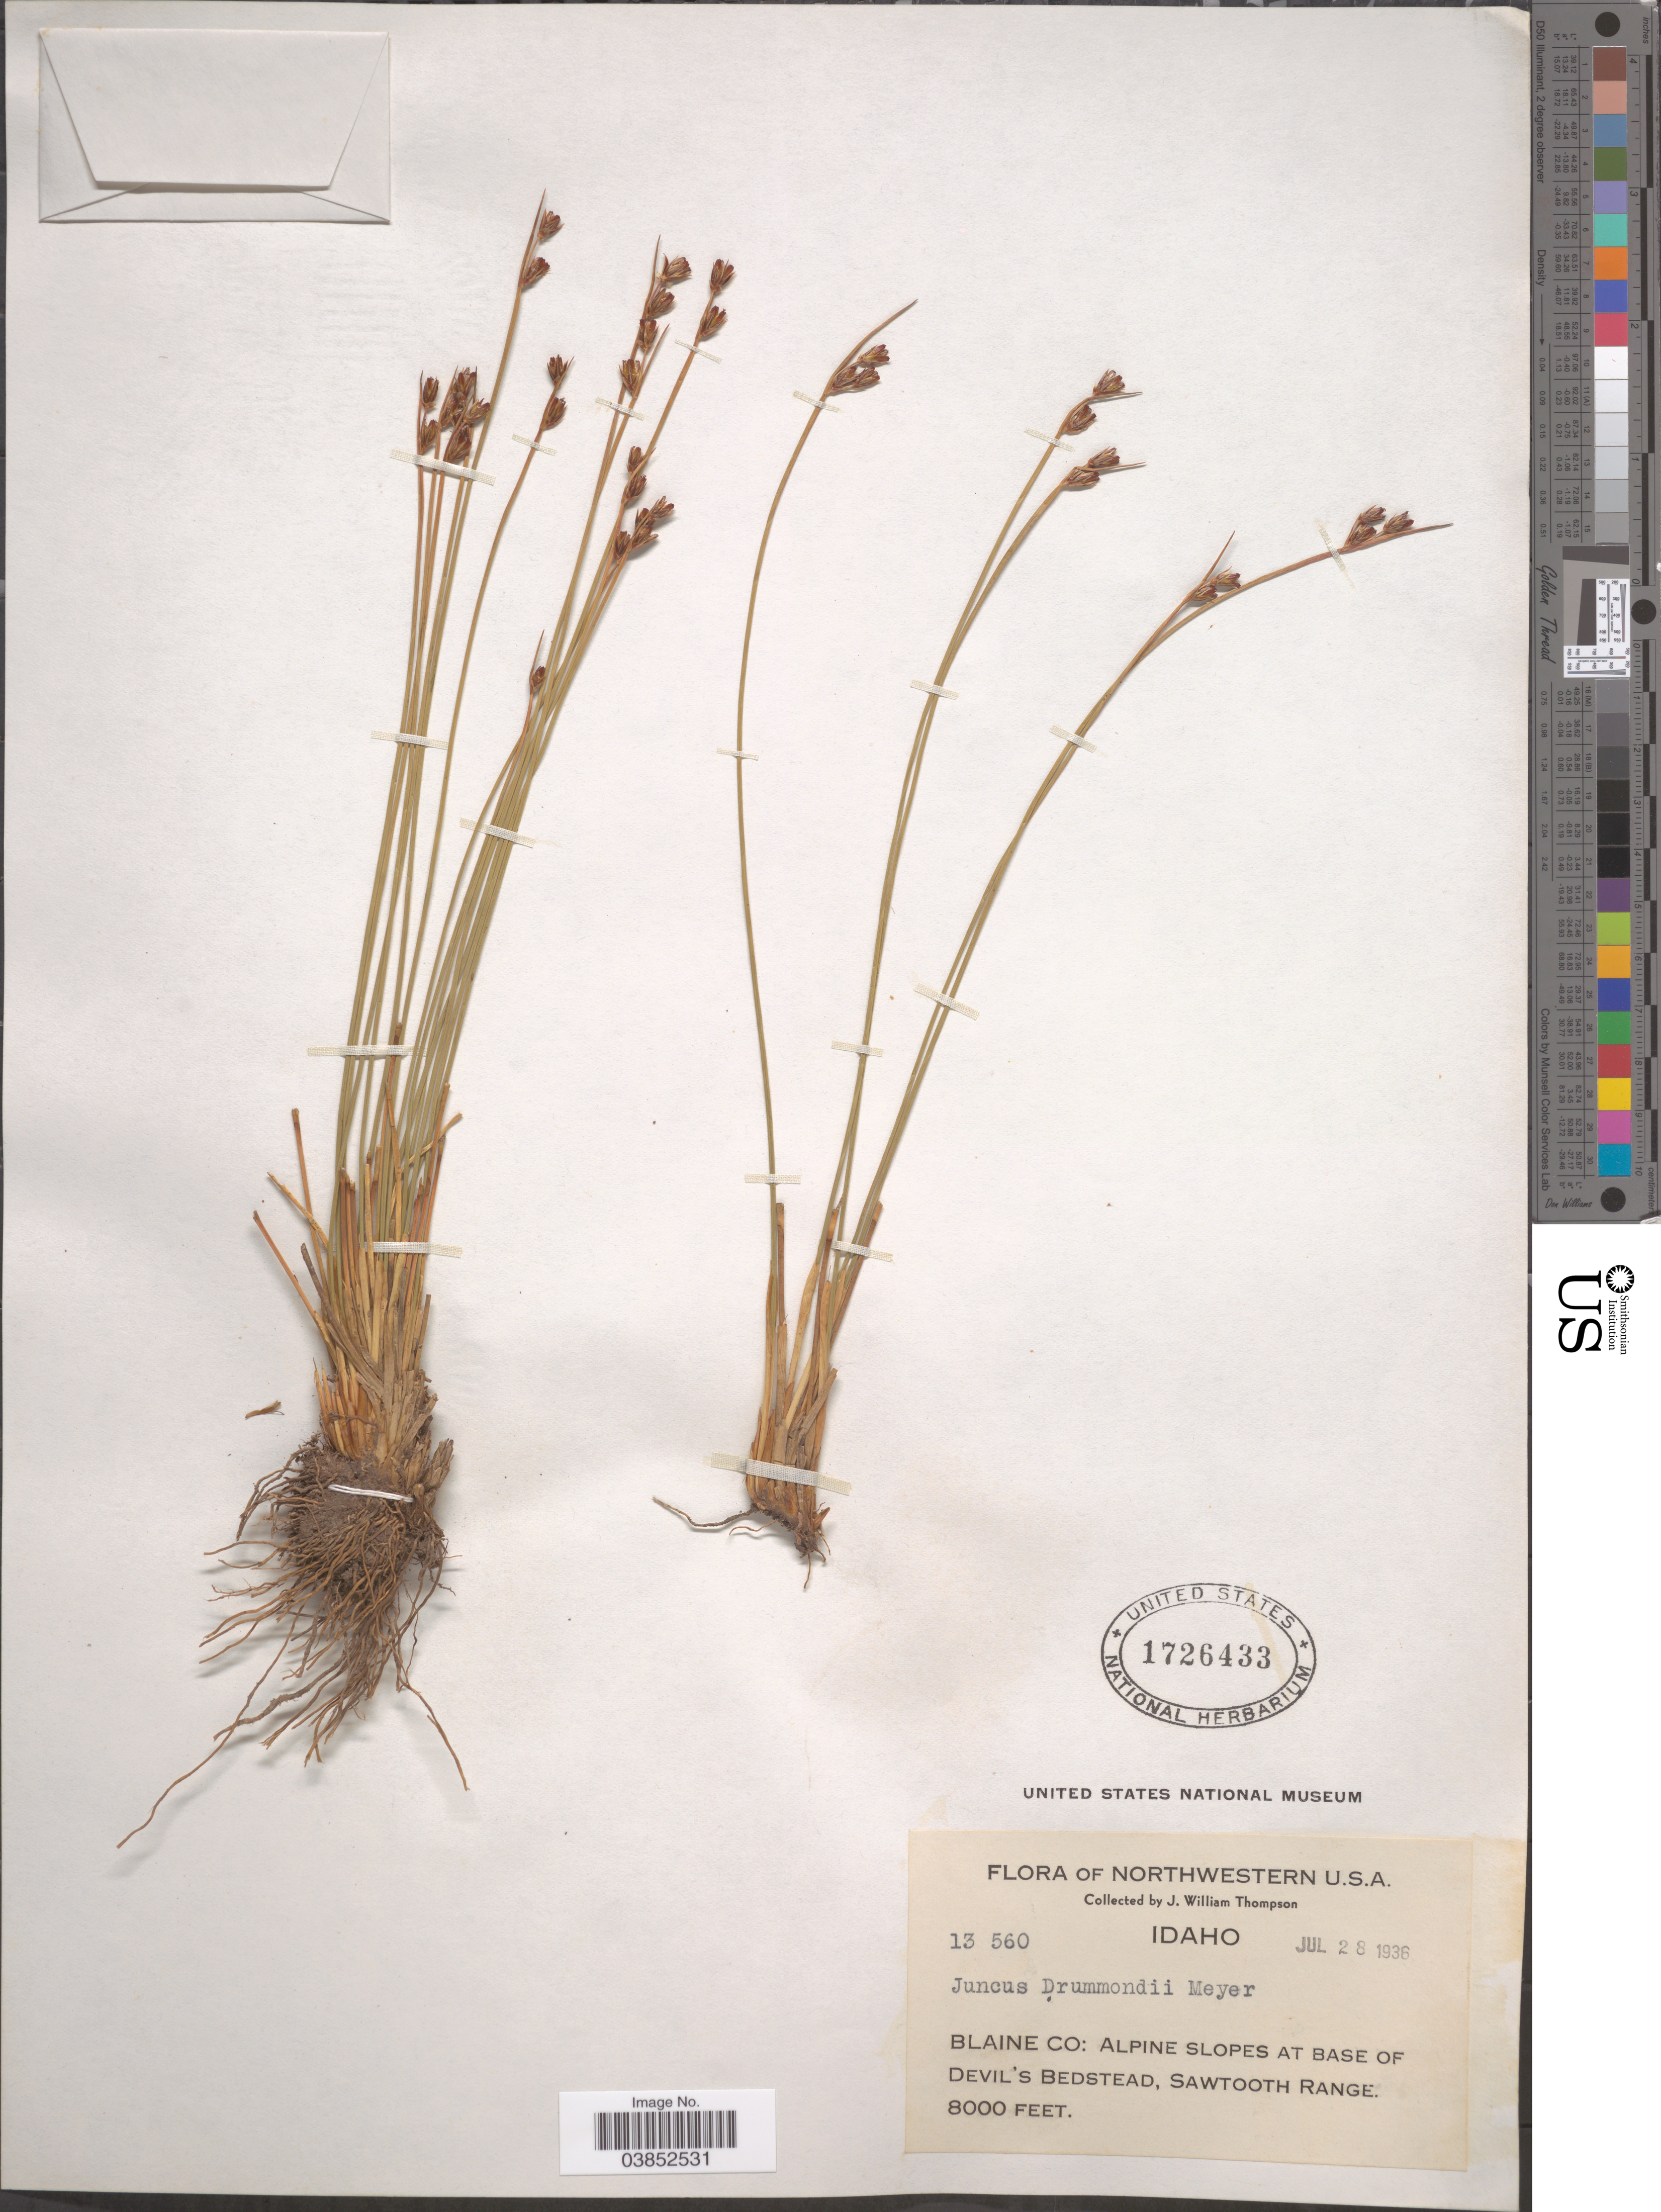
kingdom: Plantae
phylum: Tracheophyta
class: Liliopsida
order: Poales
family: Juncaceae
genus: Juncus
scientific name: Juncus drummondii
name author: E. Mey.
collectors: J. W. Thompson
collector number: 13560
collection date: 1936-07-28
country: United States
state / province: Idaho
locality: Blaine Co: at base of Devil's Bedstead, Sawtooth Range.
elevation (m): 2438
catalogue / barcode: US 1726433